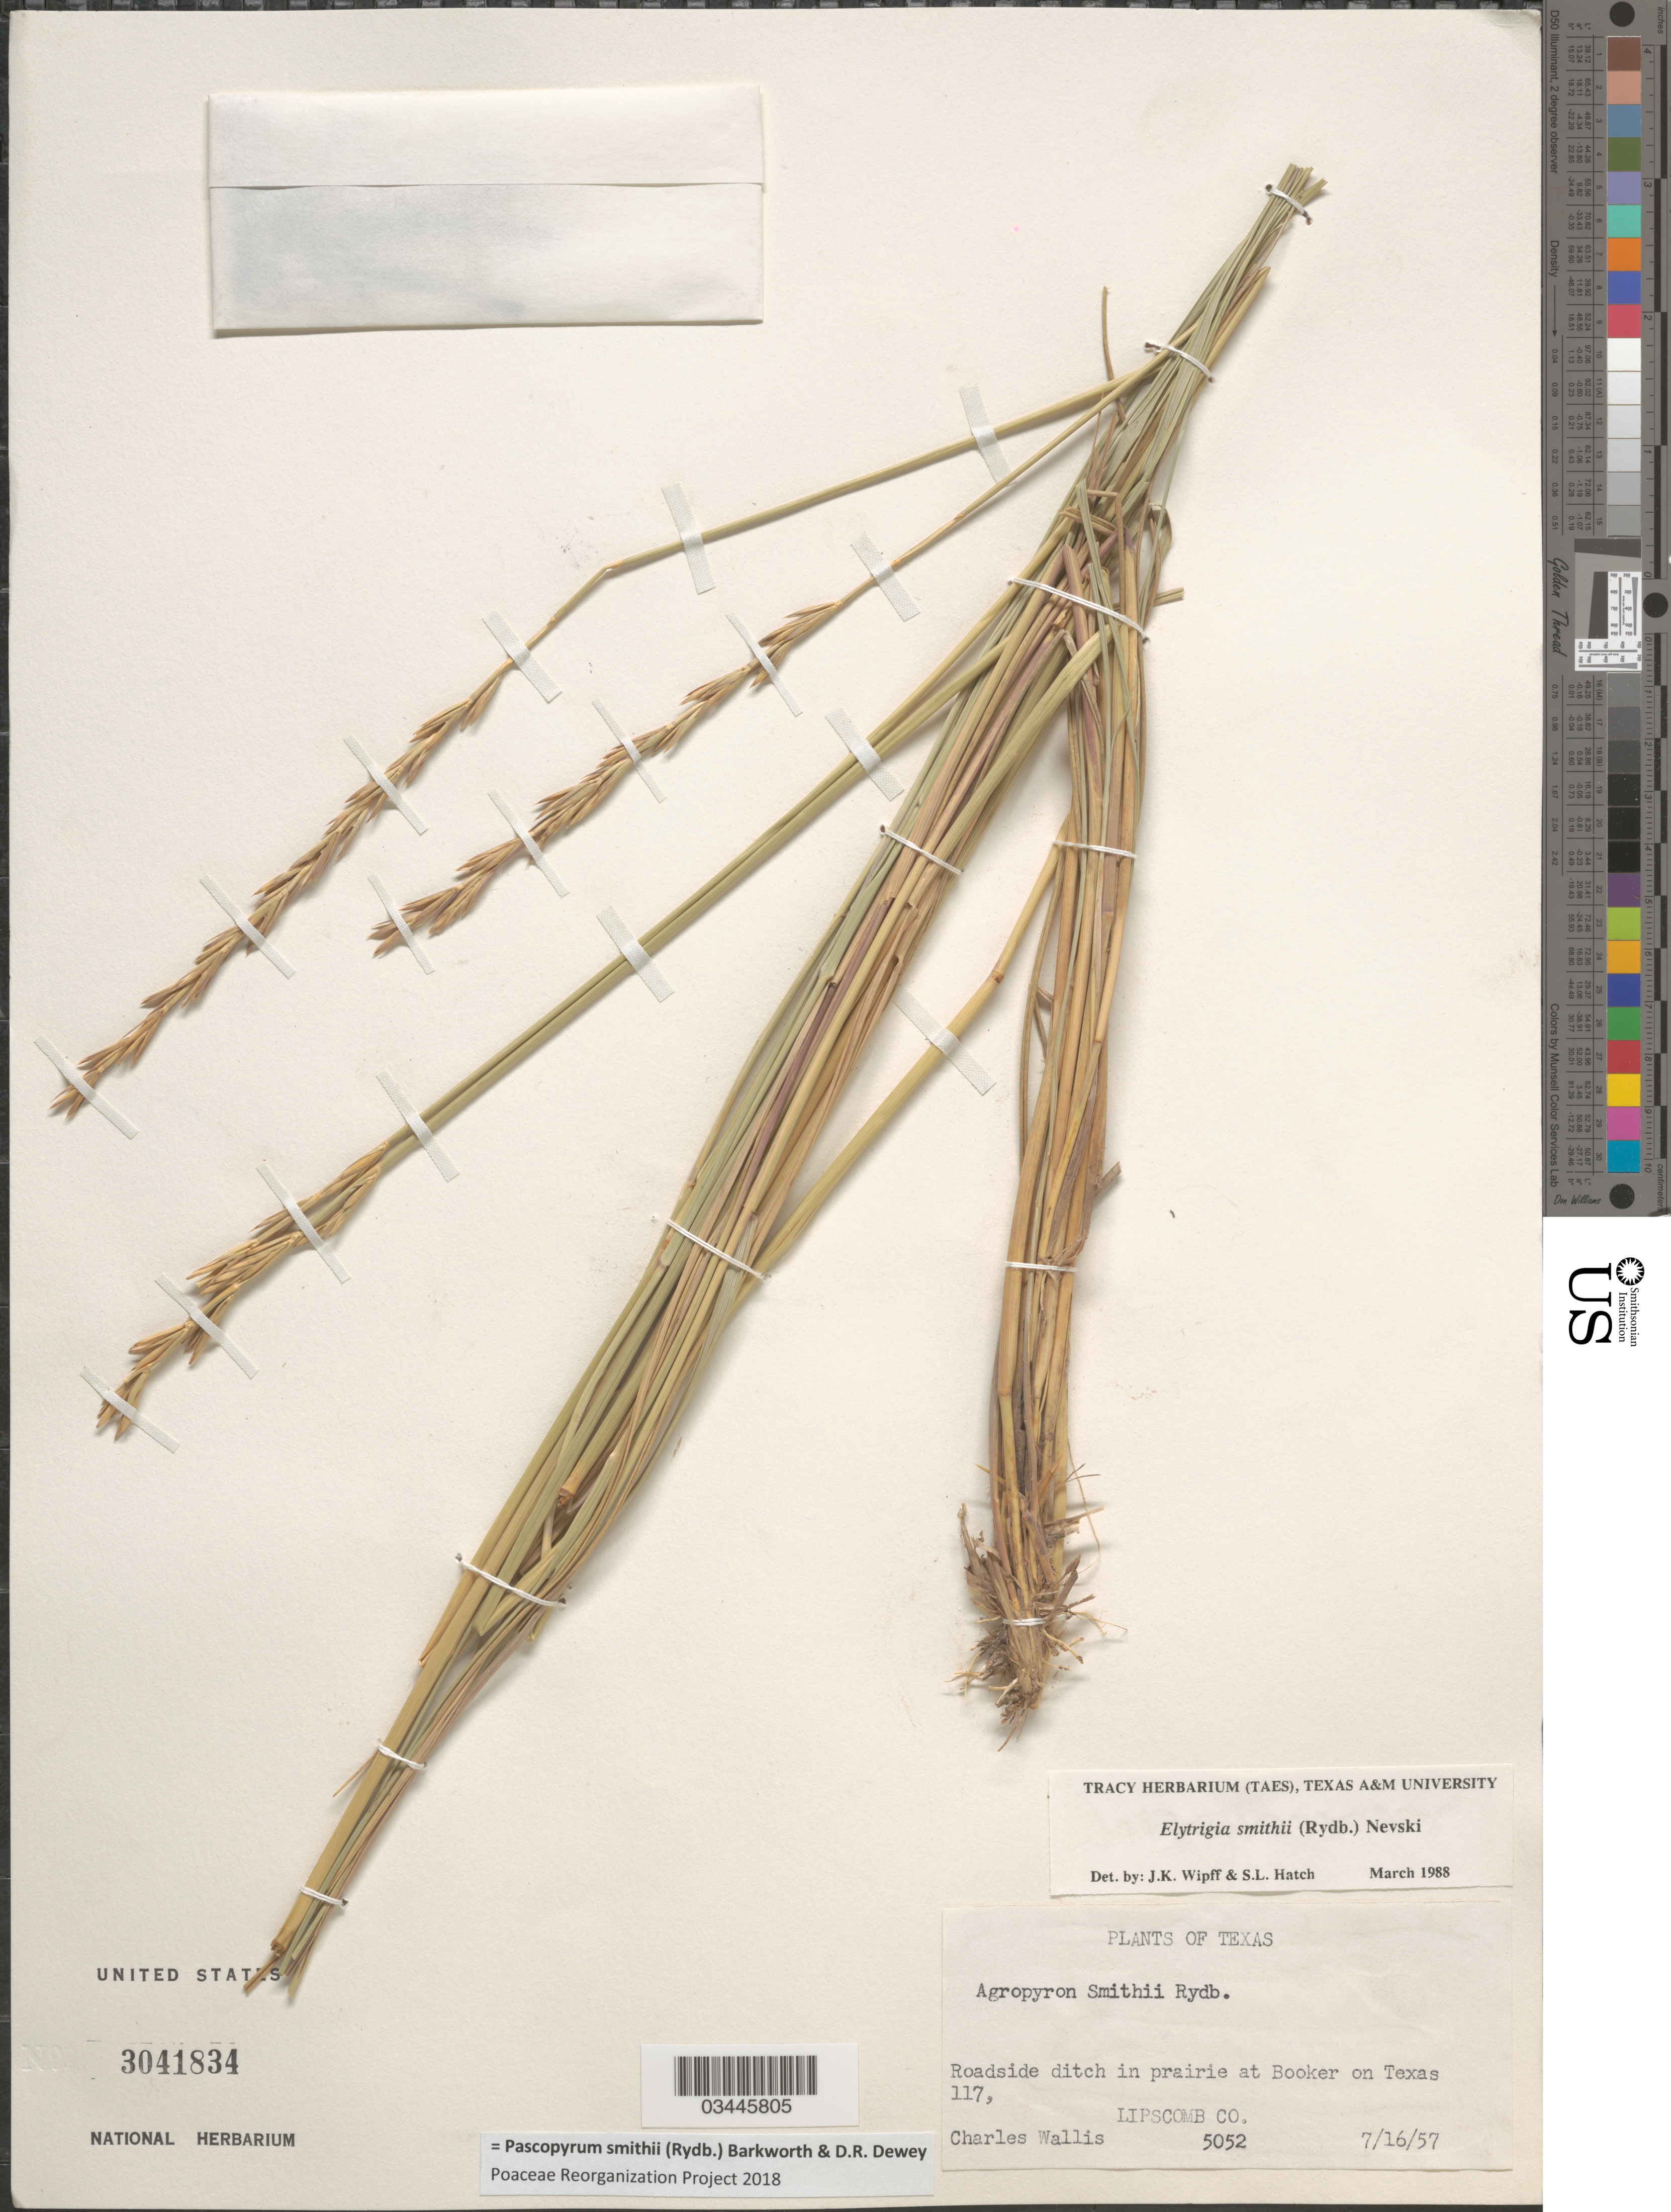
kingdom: Plantae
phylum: Tracheophyta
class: Liliopsida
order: Poales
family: Poaceae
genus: Pascopyrum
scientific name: Pascopyrum smithii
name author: (Rydb.) Barkworth & Dewey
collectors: C. Wallis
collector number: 5052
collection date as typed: Transcribed d/m/y: 16/7/57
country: United States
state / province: Texas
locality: Roadside ditch in prairie at Booker on Texas 117, Lipscomb Co.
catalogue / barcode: US 3041834